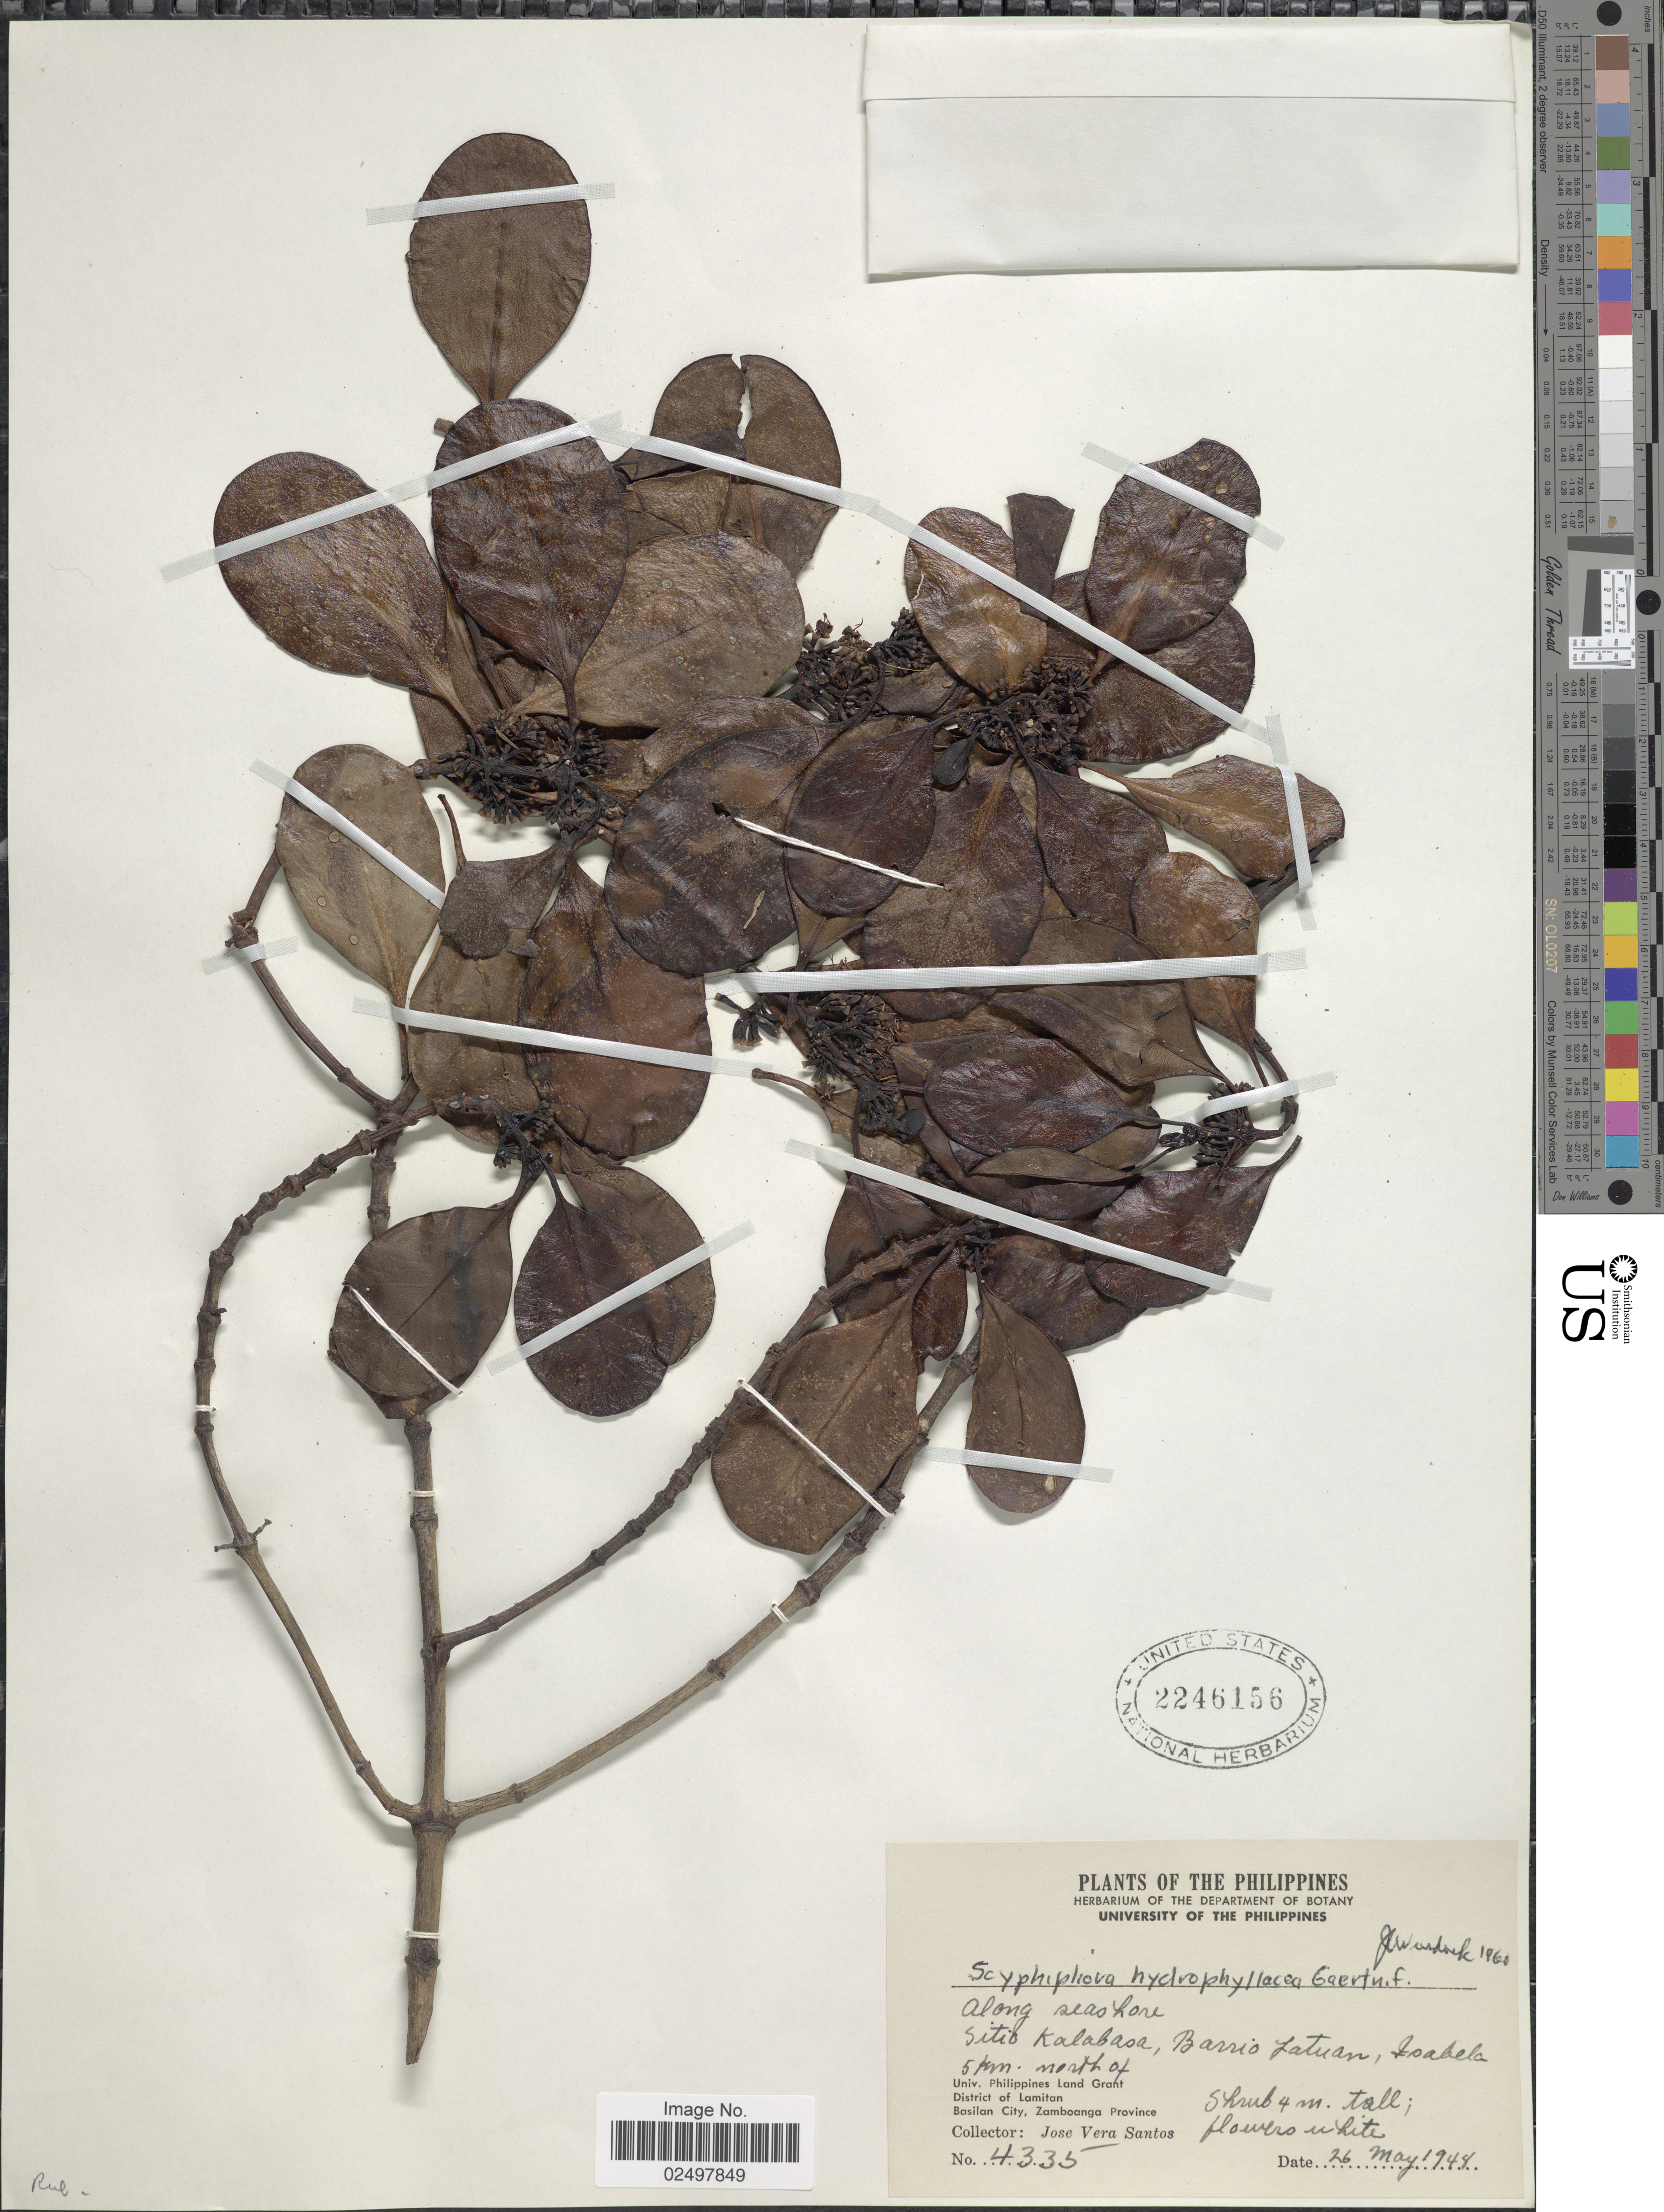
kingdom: Plantae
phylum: Tracheophyta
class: Magnoliopsida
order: Gentianales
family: Rubiaceae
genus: Scyphiphora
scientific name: Scyphiphora hydrophyllacea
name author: Gaertn.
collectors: J. Vera Santos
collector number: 4335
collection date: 1948-05-26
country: Philippines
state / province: Muslim Mindanao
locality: Along seashore, Sitio Kalabasa, Barrio Latuan, Isabela, 5 km. north of Univ. Philippines Land Grant, District of Lamitan, Basilan City, Zamboanga Province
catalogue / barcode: US 2246156